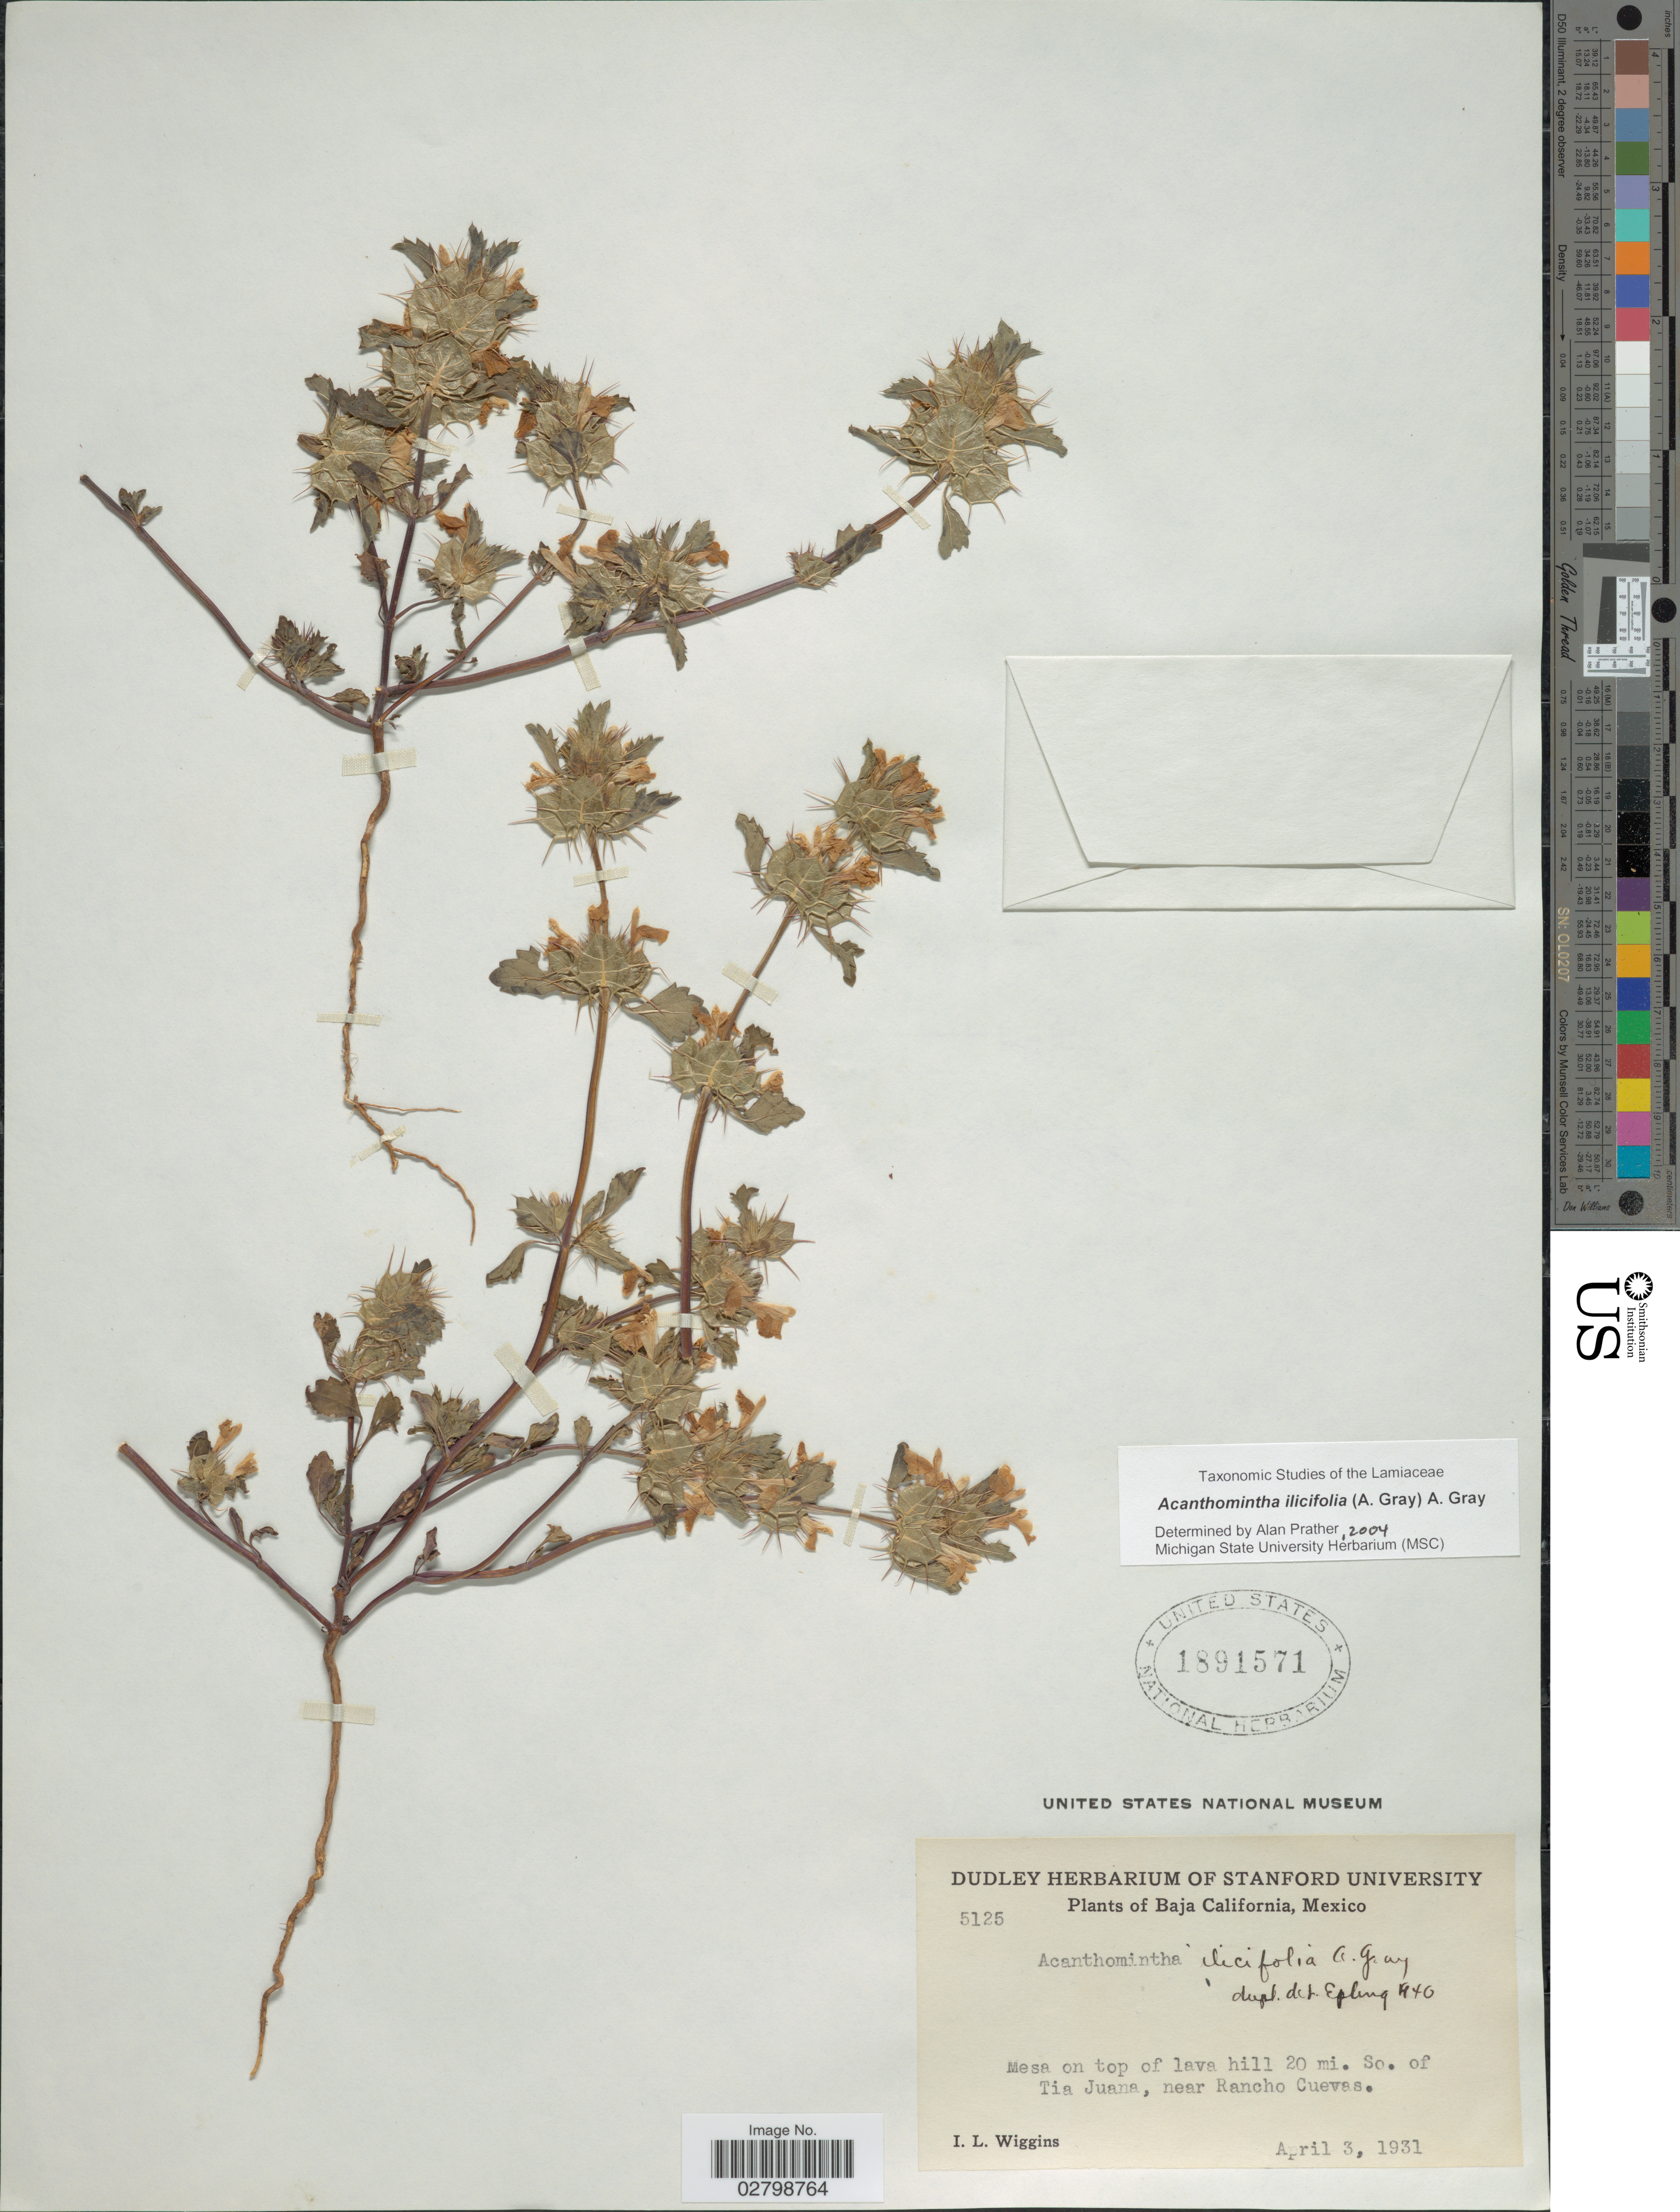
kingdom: Plantae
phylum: Tracheophyta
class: Magnoliopsida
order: Lamiales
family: Lamiaceae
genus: Acanthomintha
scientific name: Acanthomintha ilicifolia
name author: A. Gray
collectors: I. L. Wiggins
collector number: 5125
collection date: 1931-04-03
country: Mexico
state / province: Baja California Norte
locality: Mesa on top of lava hill 20 mi. So. of Tia Juana, near Rancho Cuevas.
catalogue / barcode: US 1891571